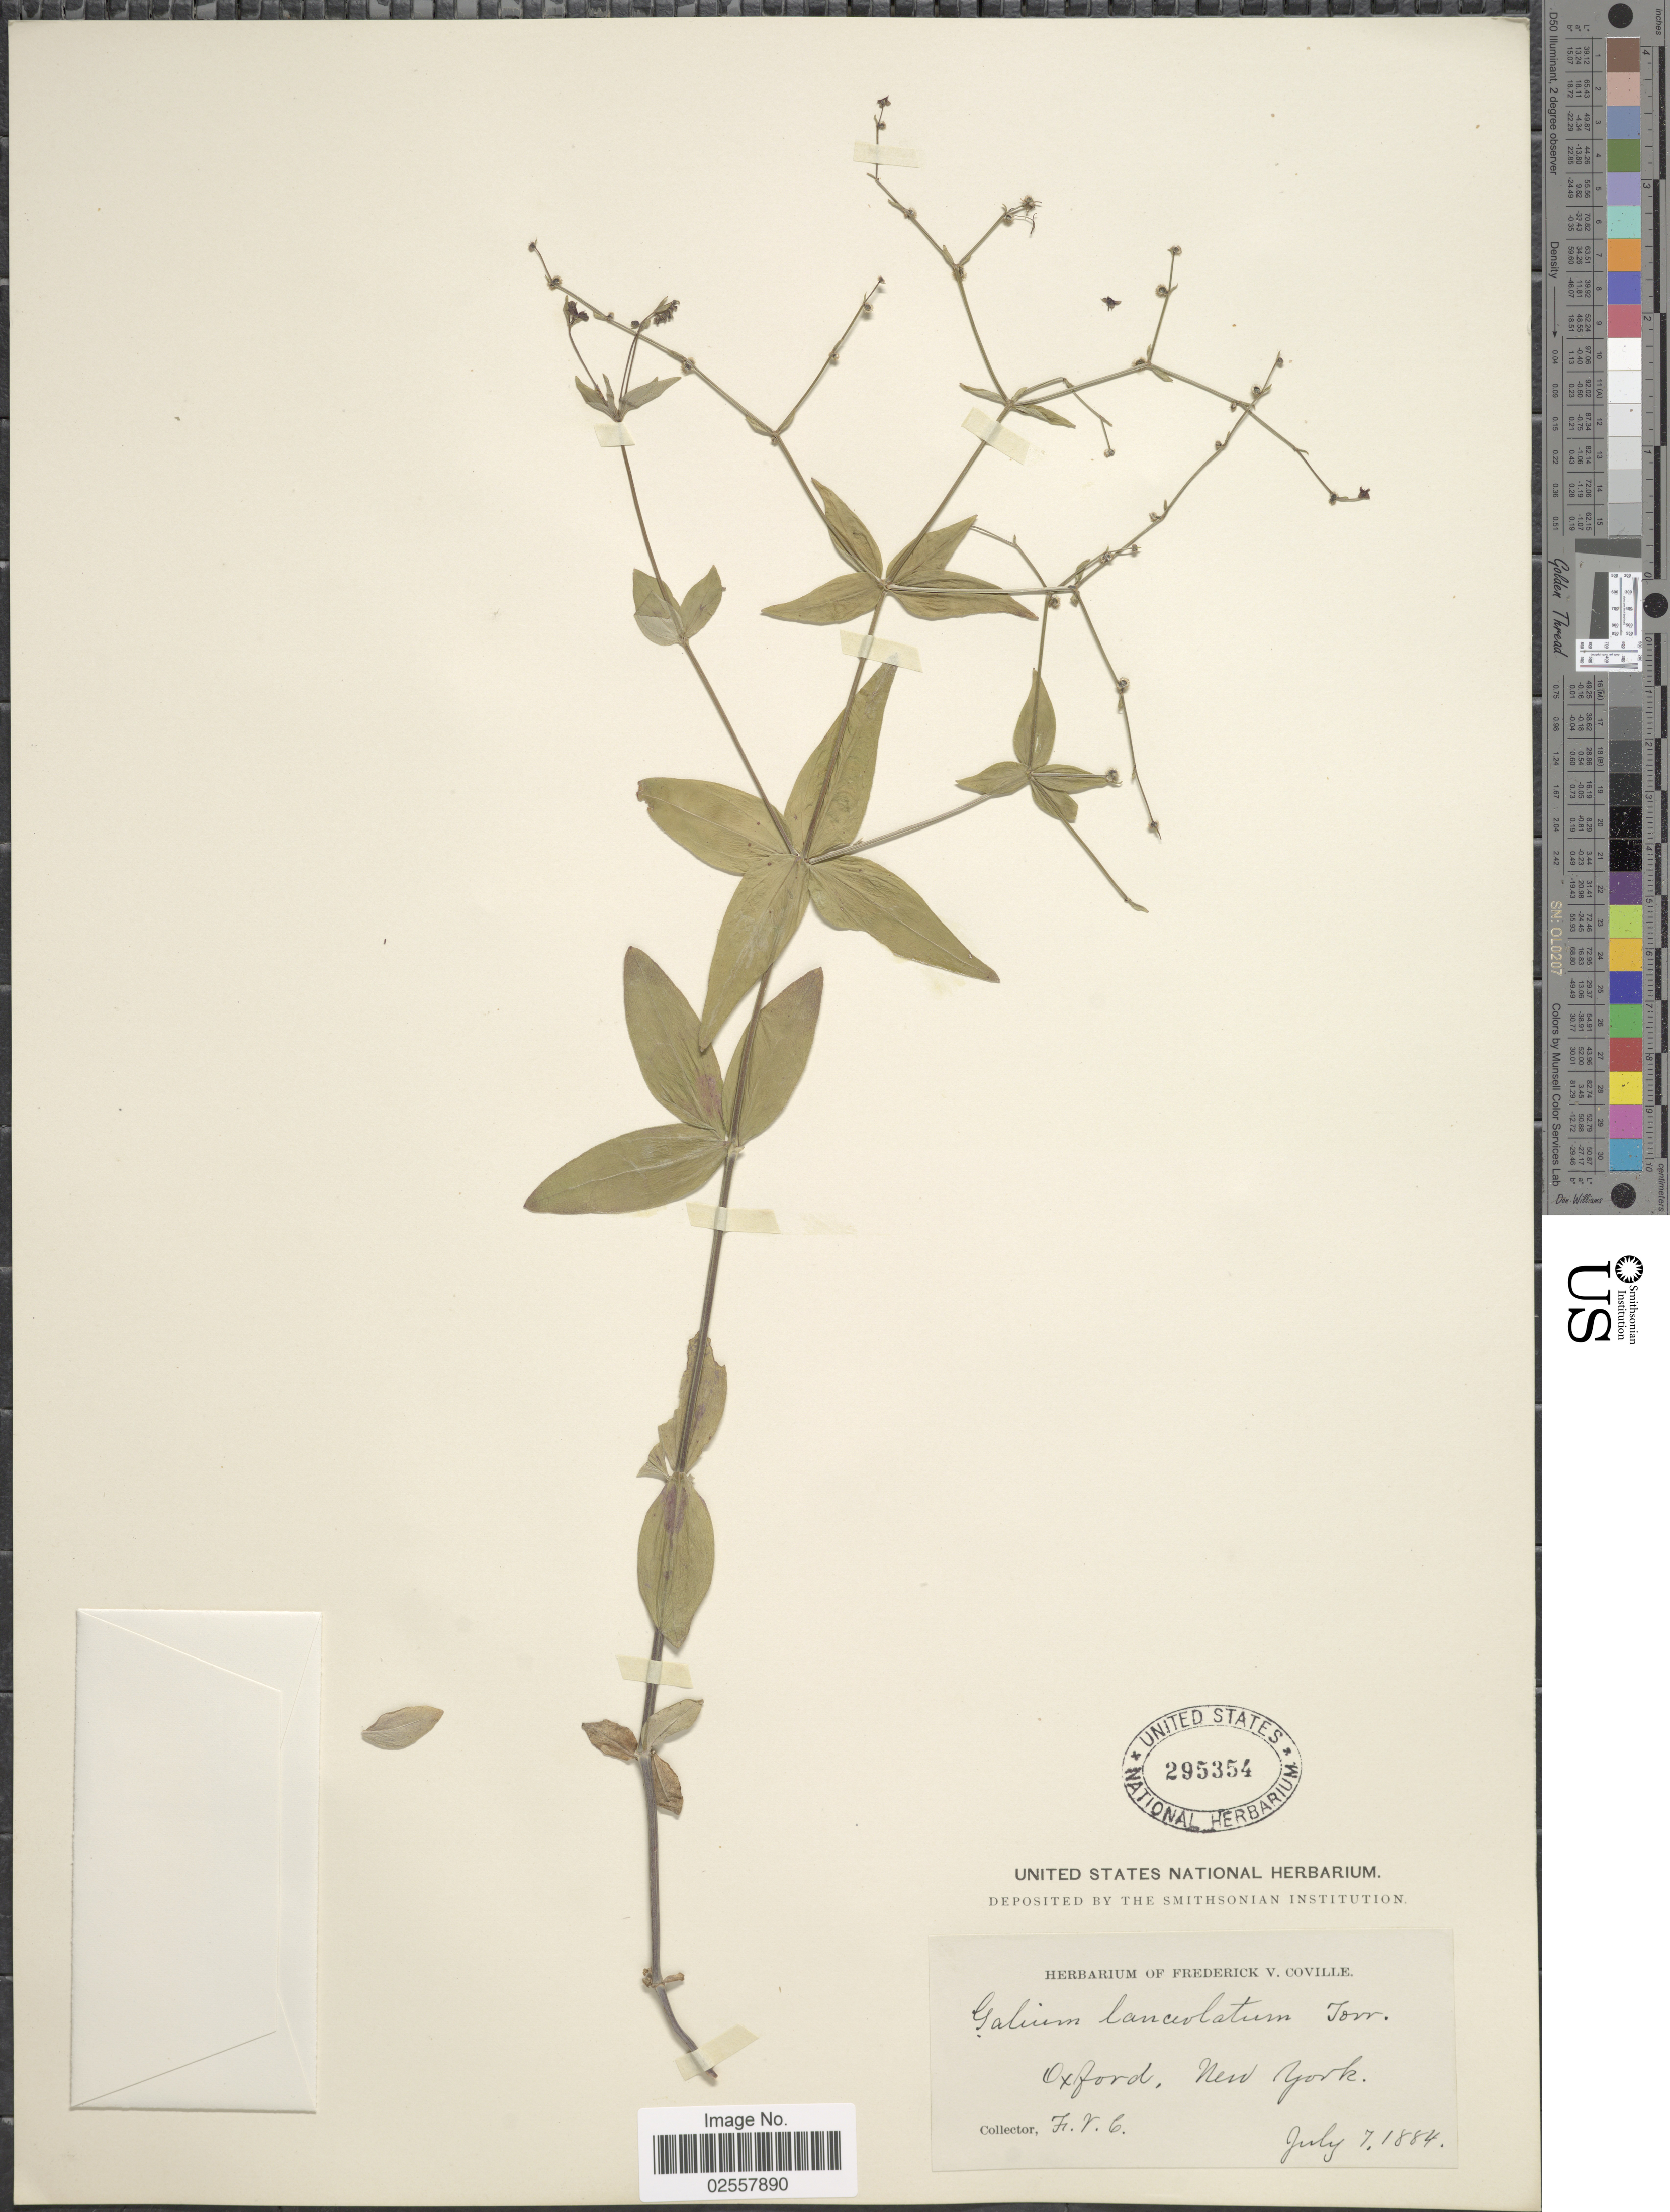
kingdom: Plantae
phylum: Tracheophyta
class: Magnoliopsida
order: Gentianales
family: Rubiaceae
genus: Galium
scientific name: Galium lanceolatum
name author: (Torr. & A. Gray) Torr.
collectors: F. V. Coville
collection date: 1884-07-07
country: United States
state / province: New York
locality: Oxford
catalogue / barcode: US 295354